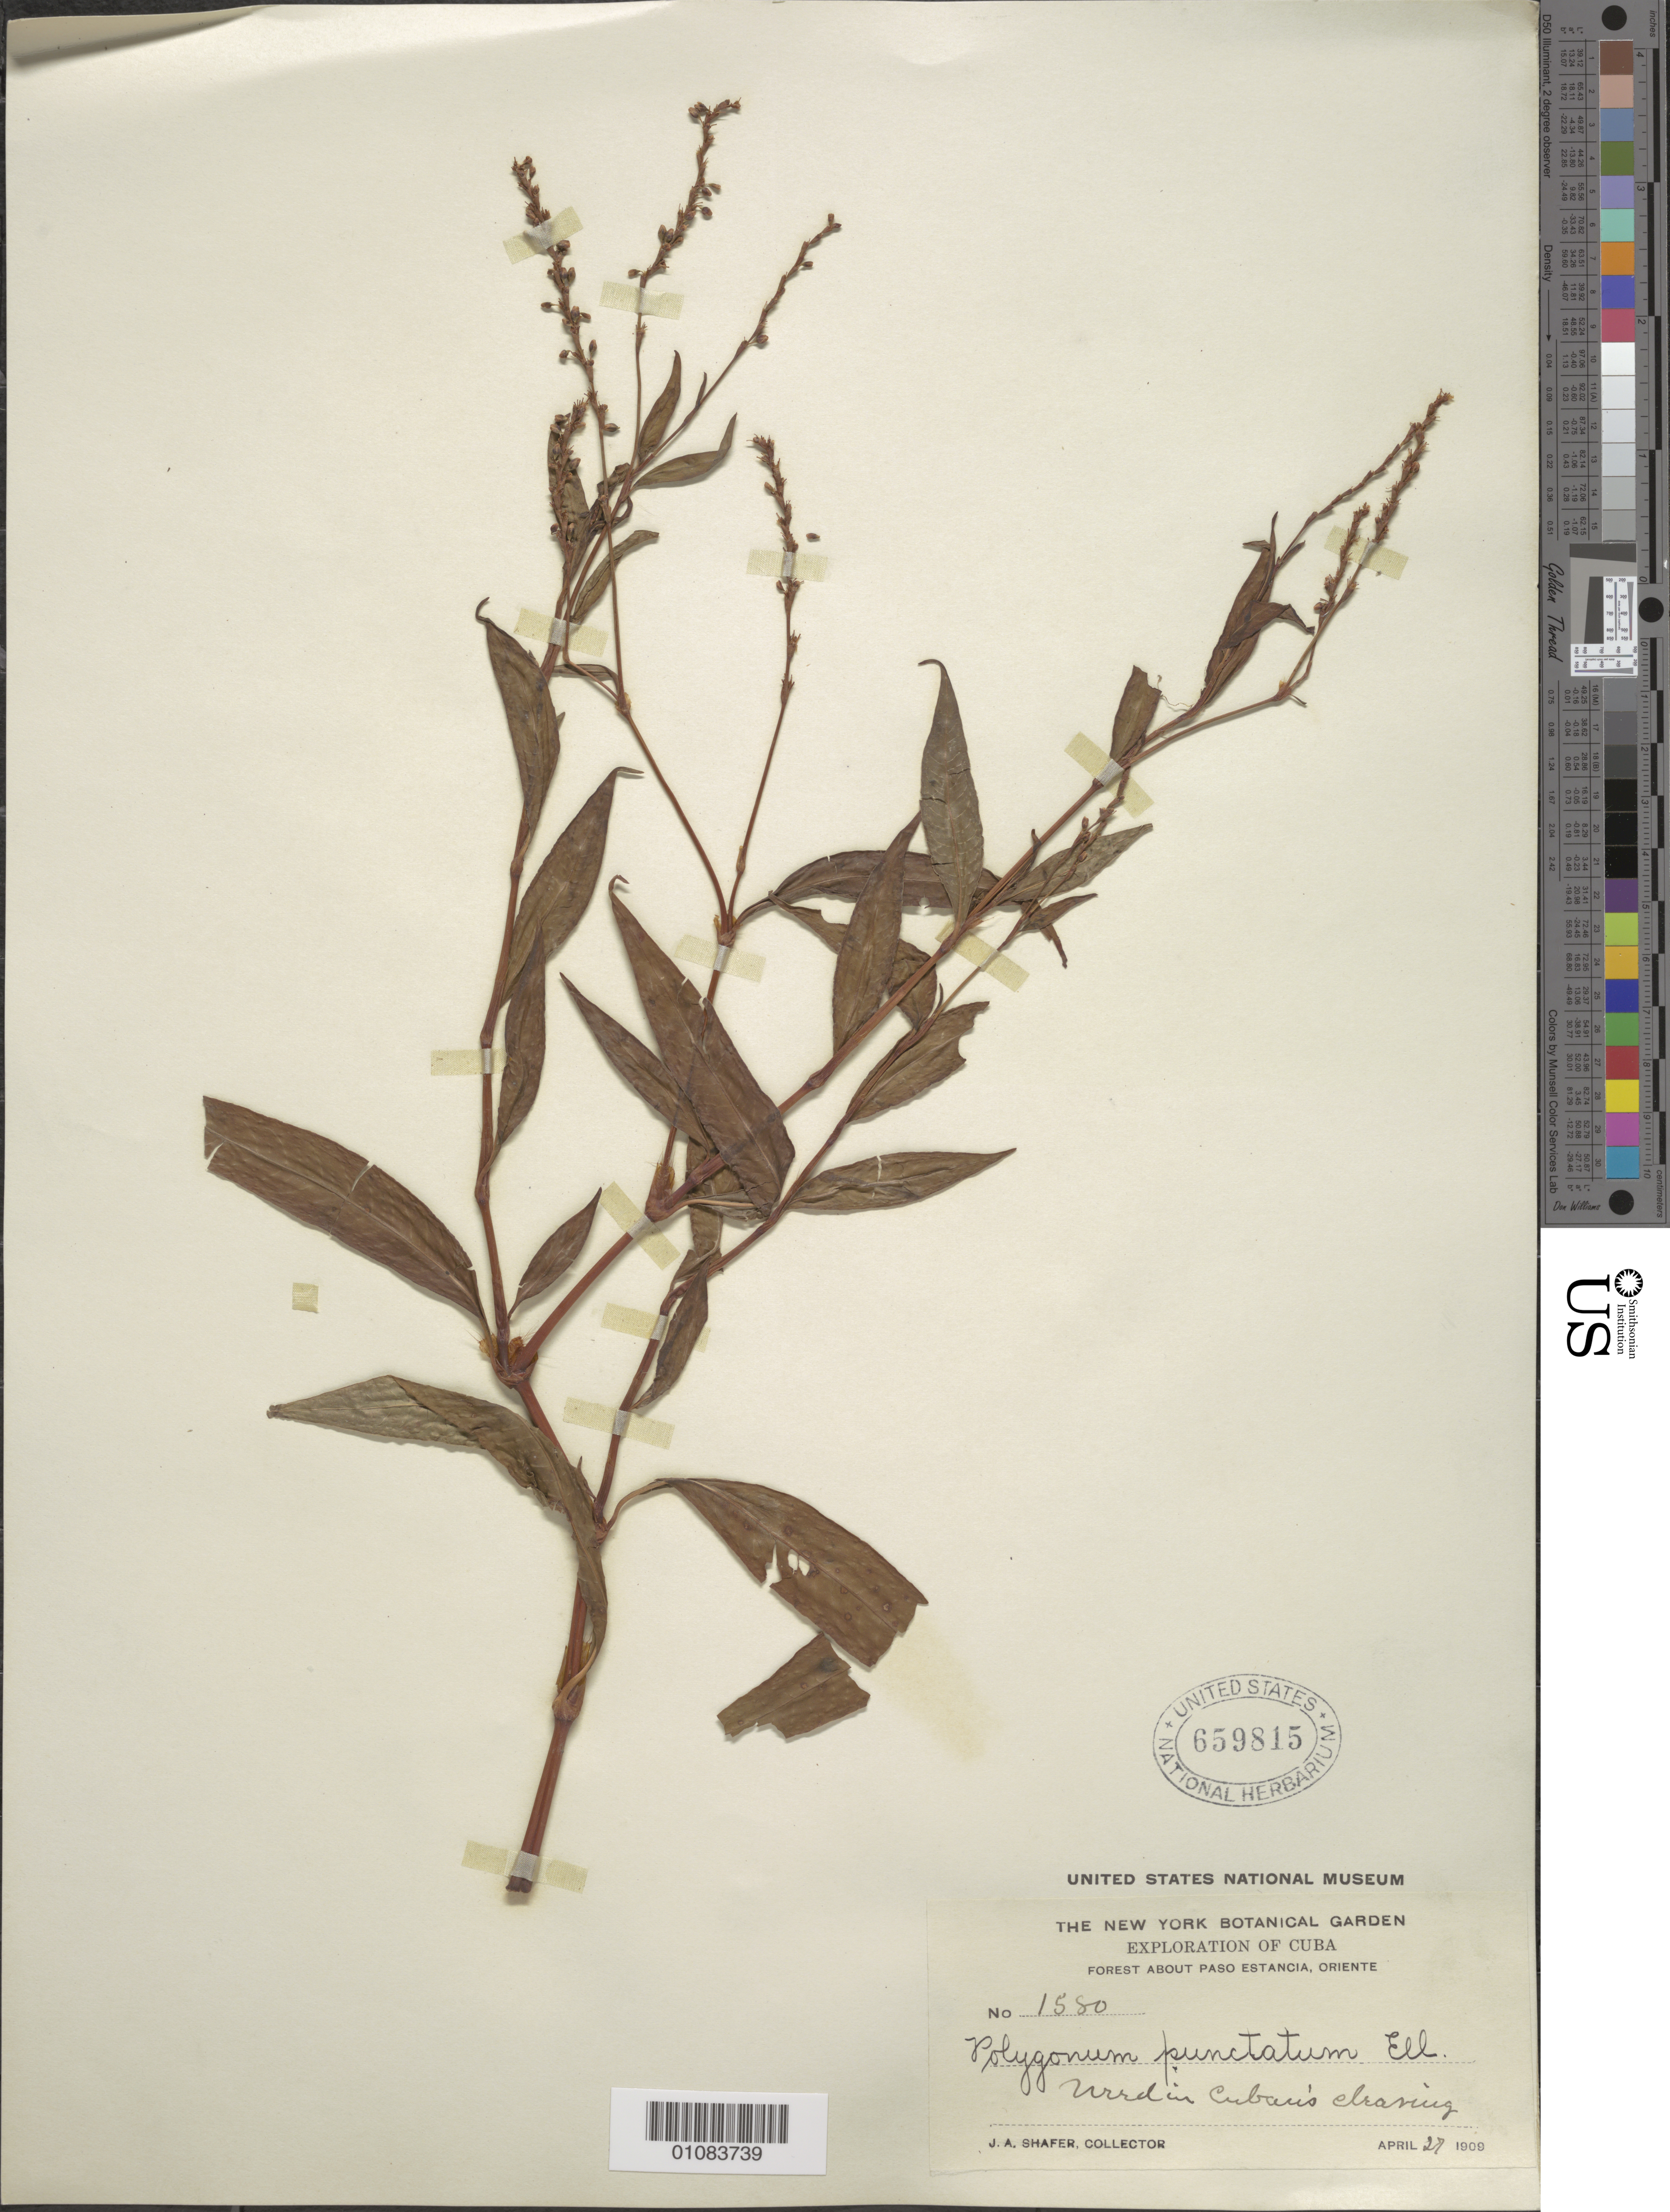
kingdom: Plantae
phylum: Tracheophyta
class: Magnoliopsida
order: Caryophyllales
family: Polygonaceae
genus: Polygonum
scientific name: Polygonum punctatum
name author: Elliott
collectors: J. A. Shafer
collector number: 1550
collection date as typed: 27 Apr 1909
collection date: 1909-04-27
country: Cuba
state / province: Santiago de Cuba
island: Cuba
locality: Santiago de Cuba [Oriente]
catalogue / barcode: US 659815